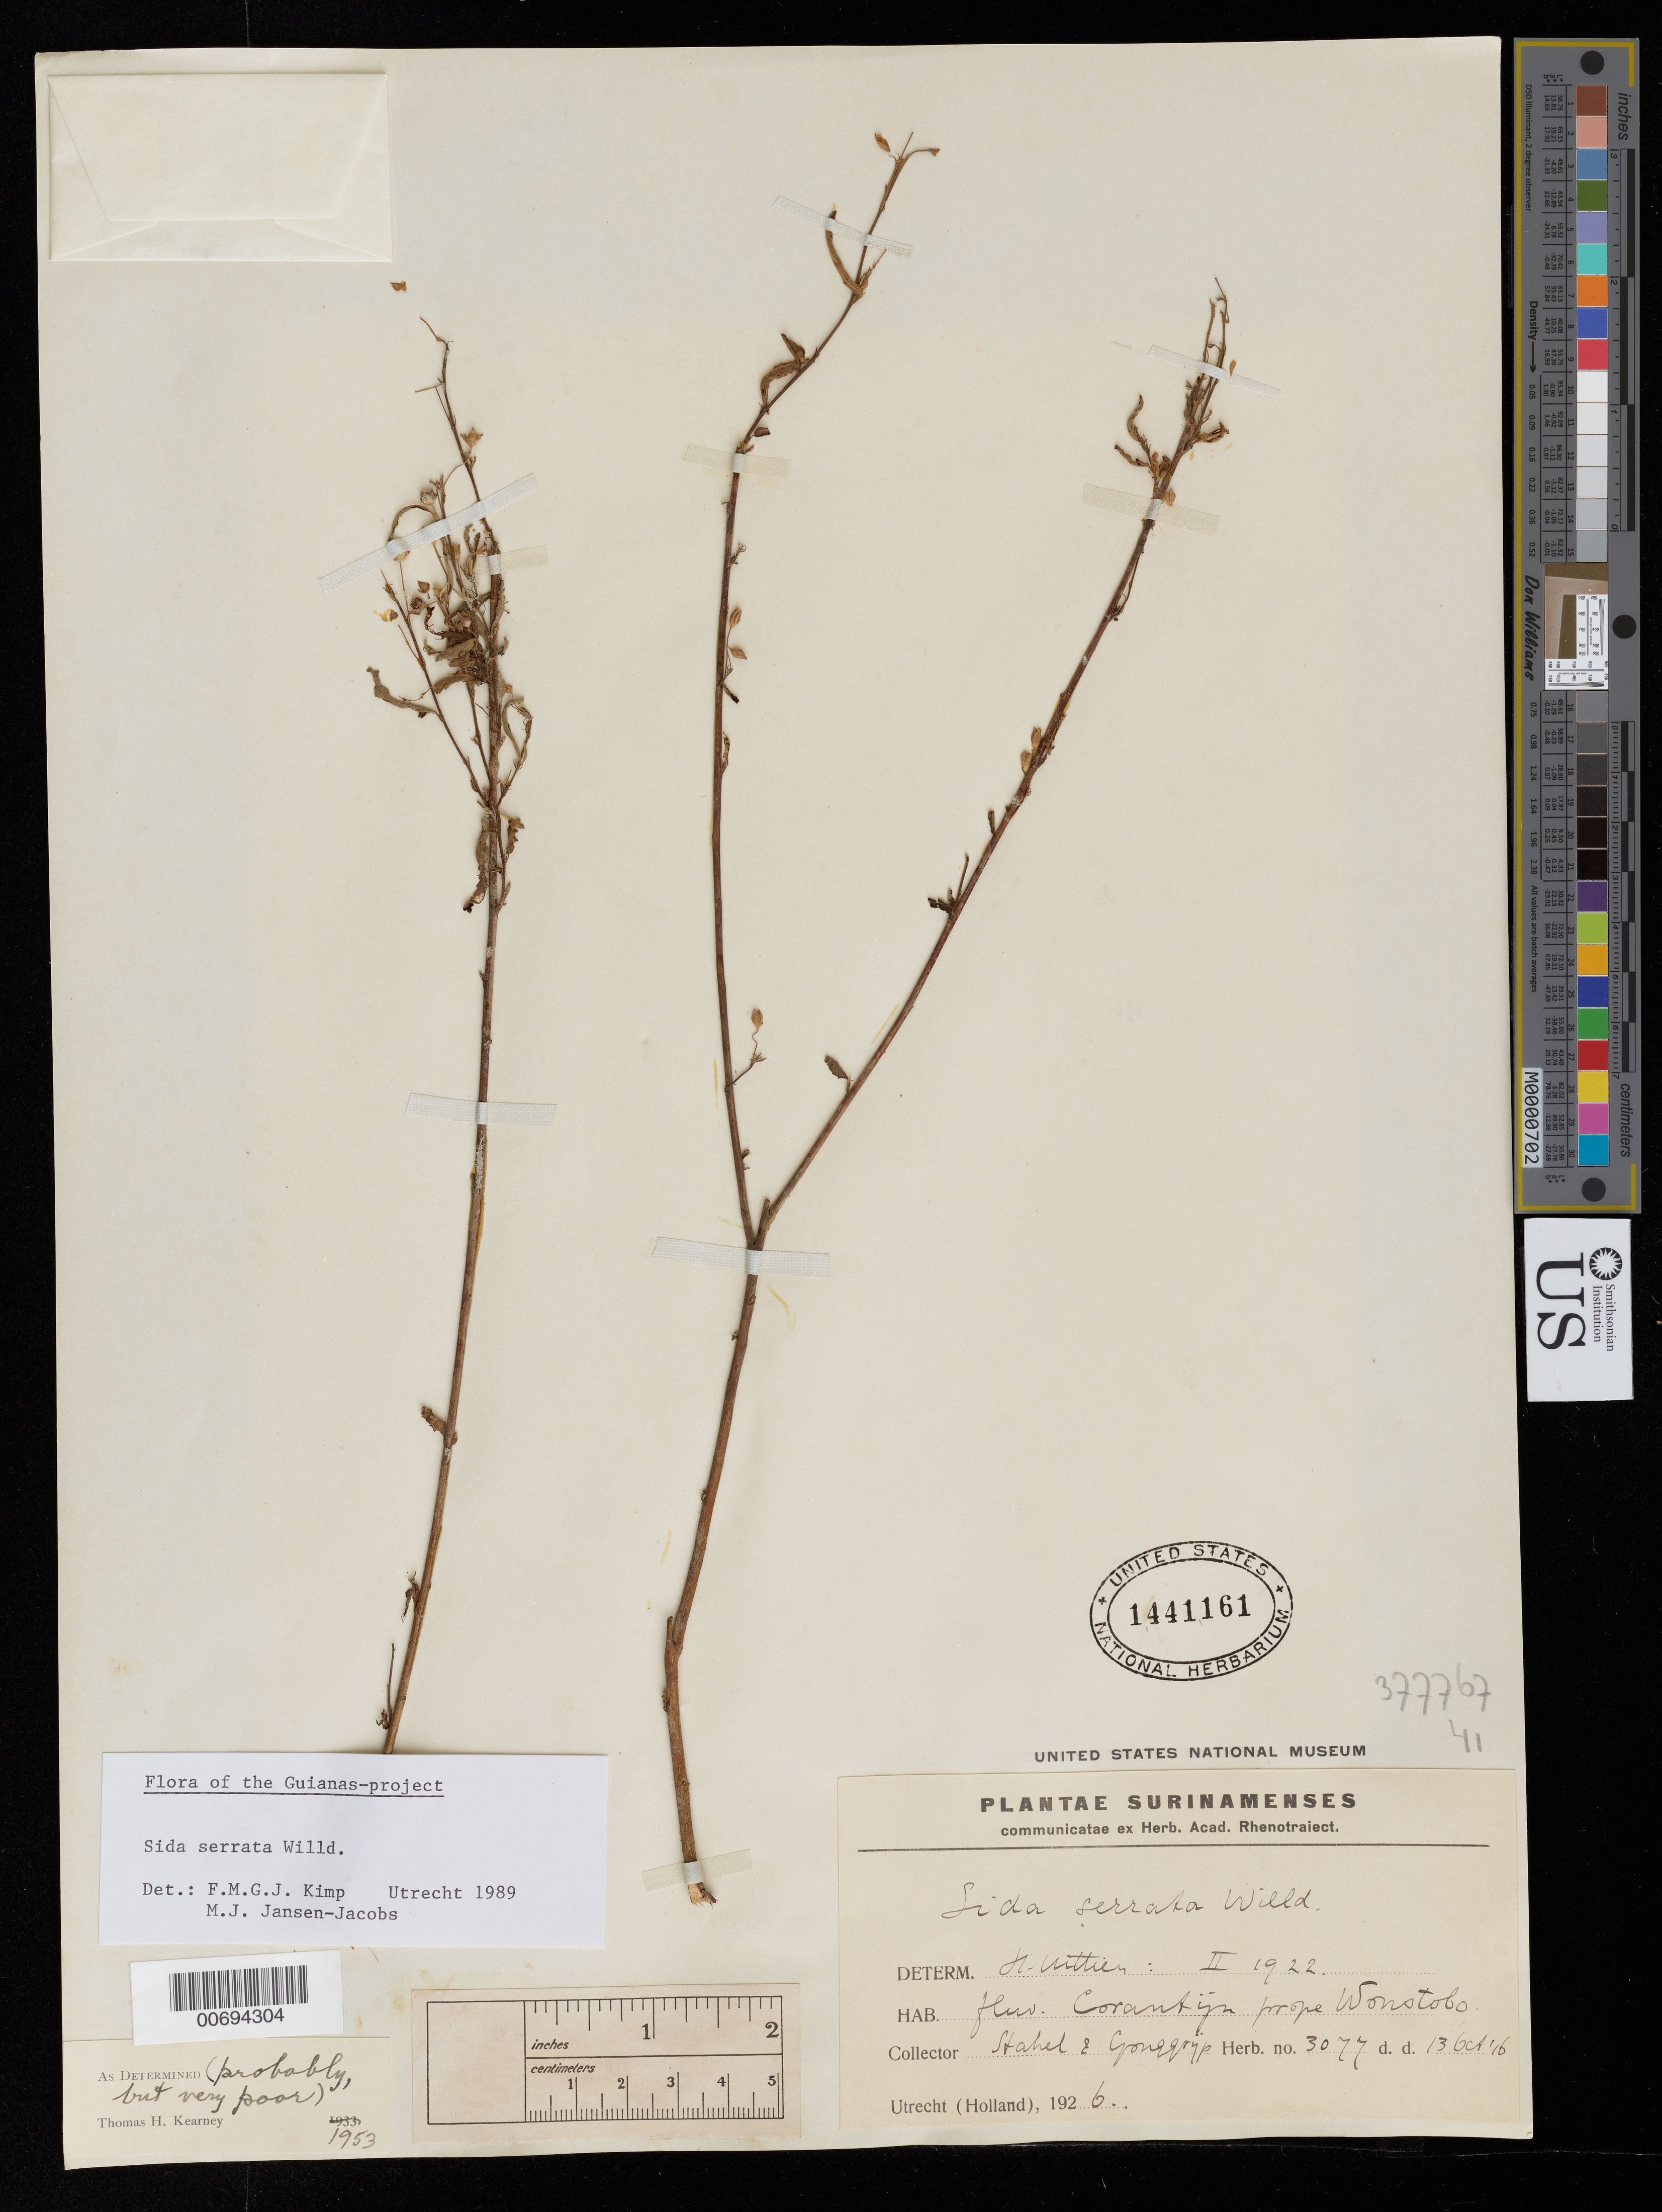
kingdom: Plantae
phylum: Tracheophyta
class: Magnoliopsida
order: Malvales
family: Malvaceae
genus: Sida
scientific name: Sida serrata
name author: Willd. ex Spreng.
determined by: Kimp, F. M.; Jansen-Jacobs, M. J.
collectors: G. Stahel & J. Gonggrijp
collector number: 3077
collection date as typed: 13-Oct-16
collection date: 1916-10-13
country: Suriname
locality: Flum. Corantijn prope Wonotobo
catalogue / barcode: US 1441461